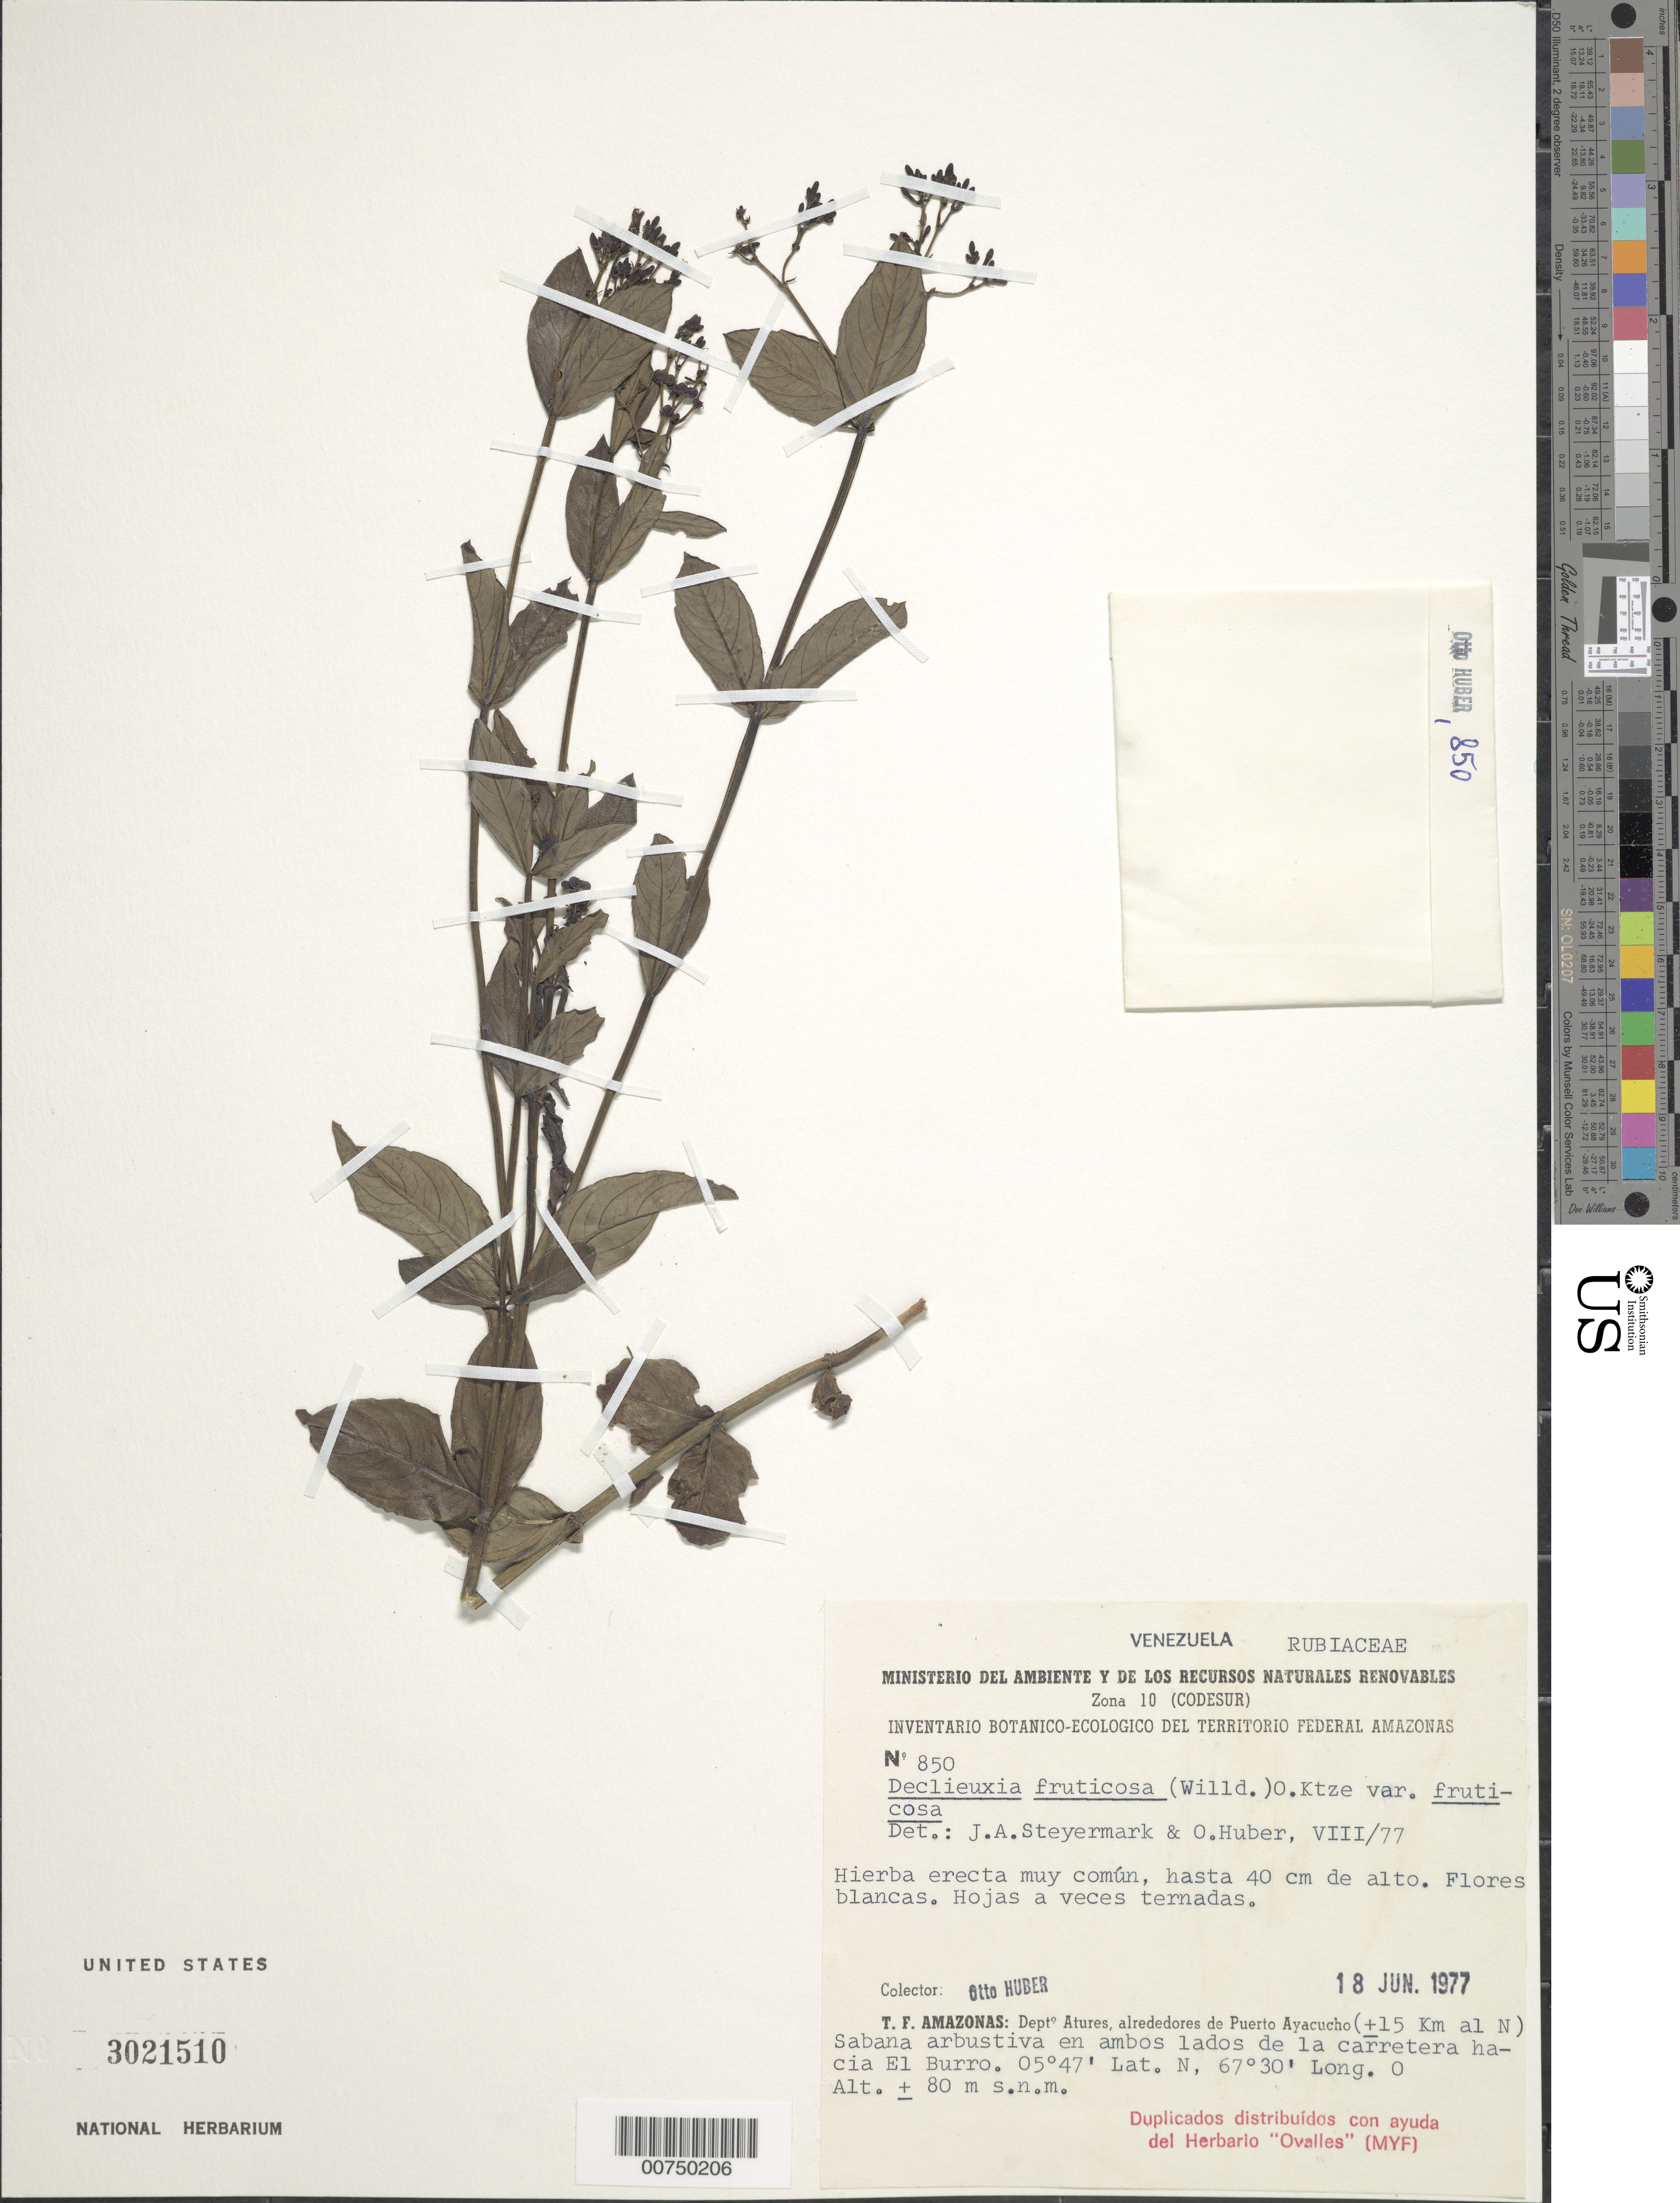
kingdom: Plantae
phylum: Tracheophyta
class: Magnoliopsida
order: Gentianales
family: Rubiaceae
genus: Declieuxia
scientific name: Declieuxia fruticosa var. fruticosa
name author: (Willd. ex Roem. & Schult.) Kuntze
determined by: Steyermark, J. A.; Huber, O.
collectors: O. Huber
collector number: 850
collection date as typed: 18-Jun-77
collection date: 1977-06-18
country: Venezuela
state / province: Amazonas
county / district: Atures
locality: Puerto Ayacucho, ± 15 km al N, hacia El Burro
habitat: Sabana arbustiva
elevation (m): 80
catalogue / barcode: US 3021510